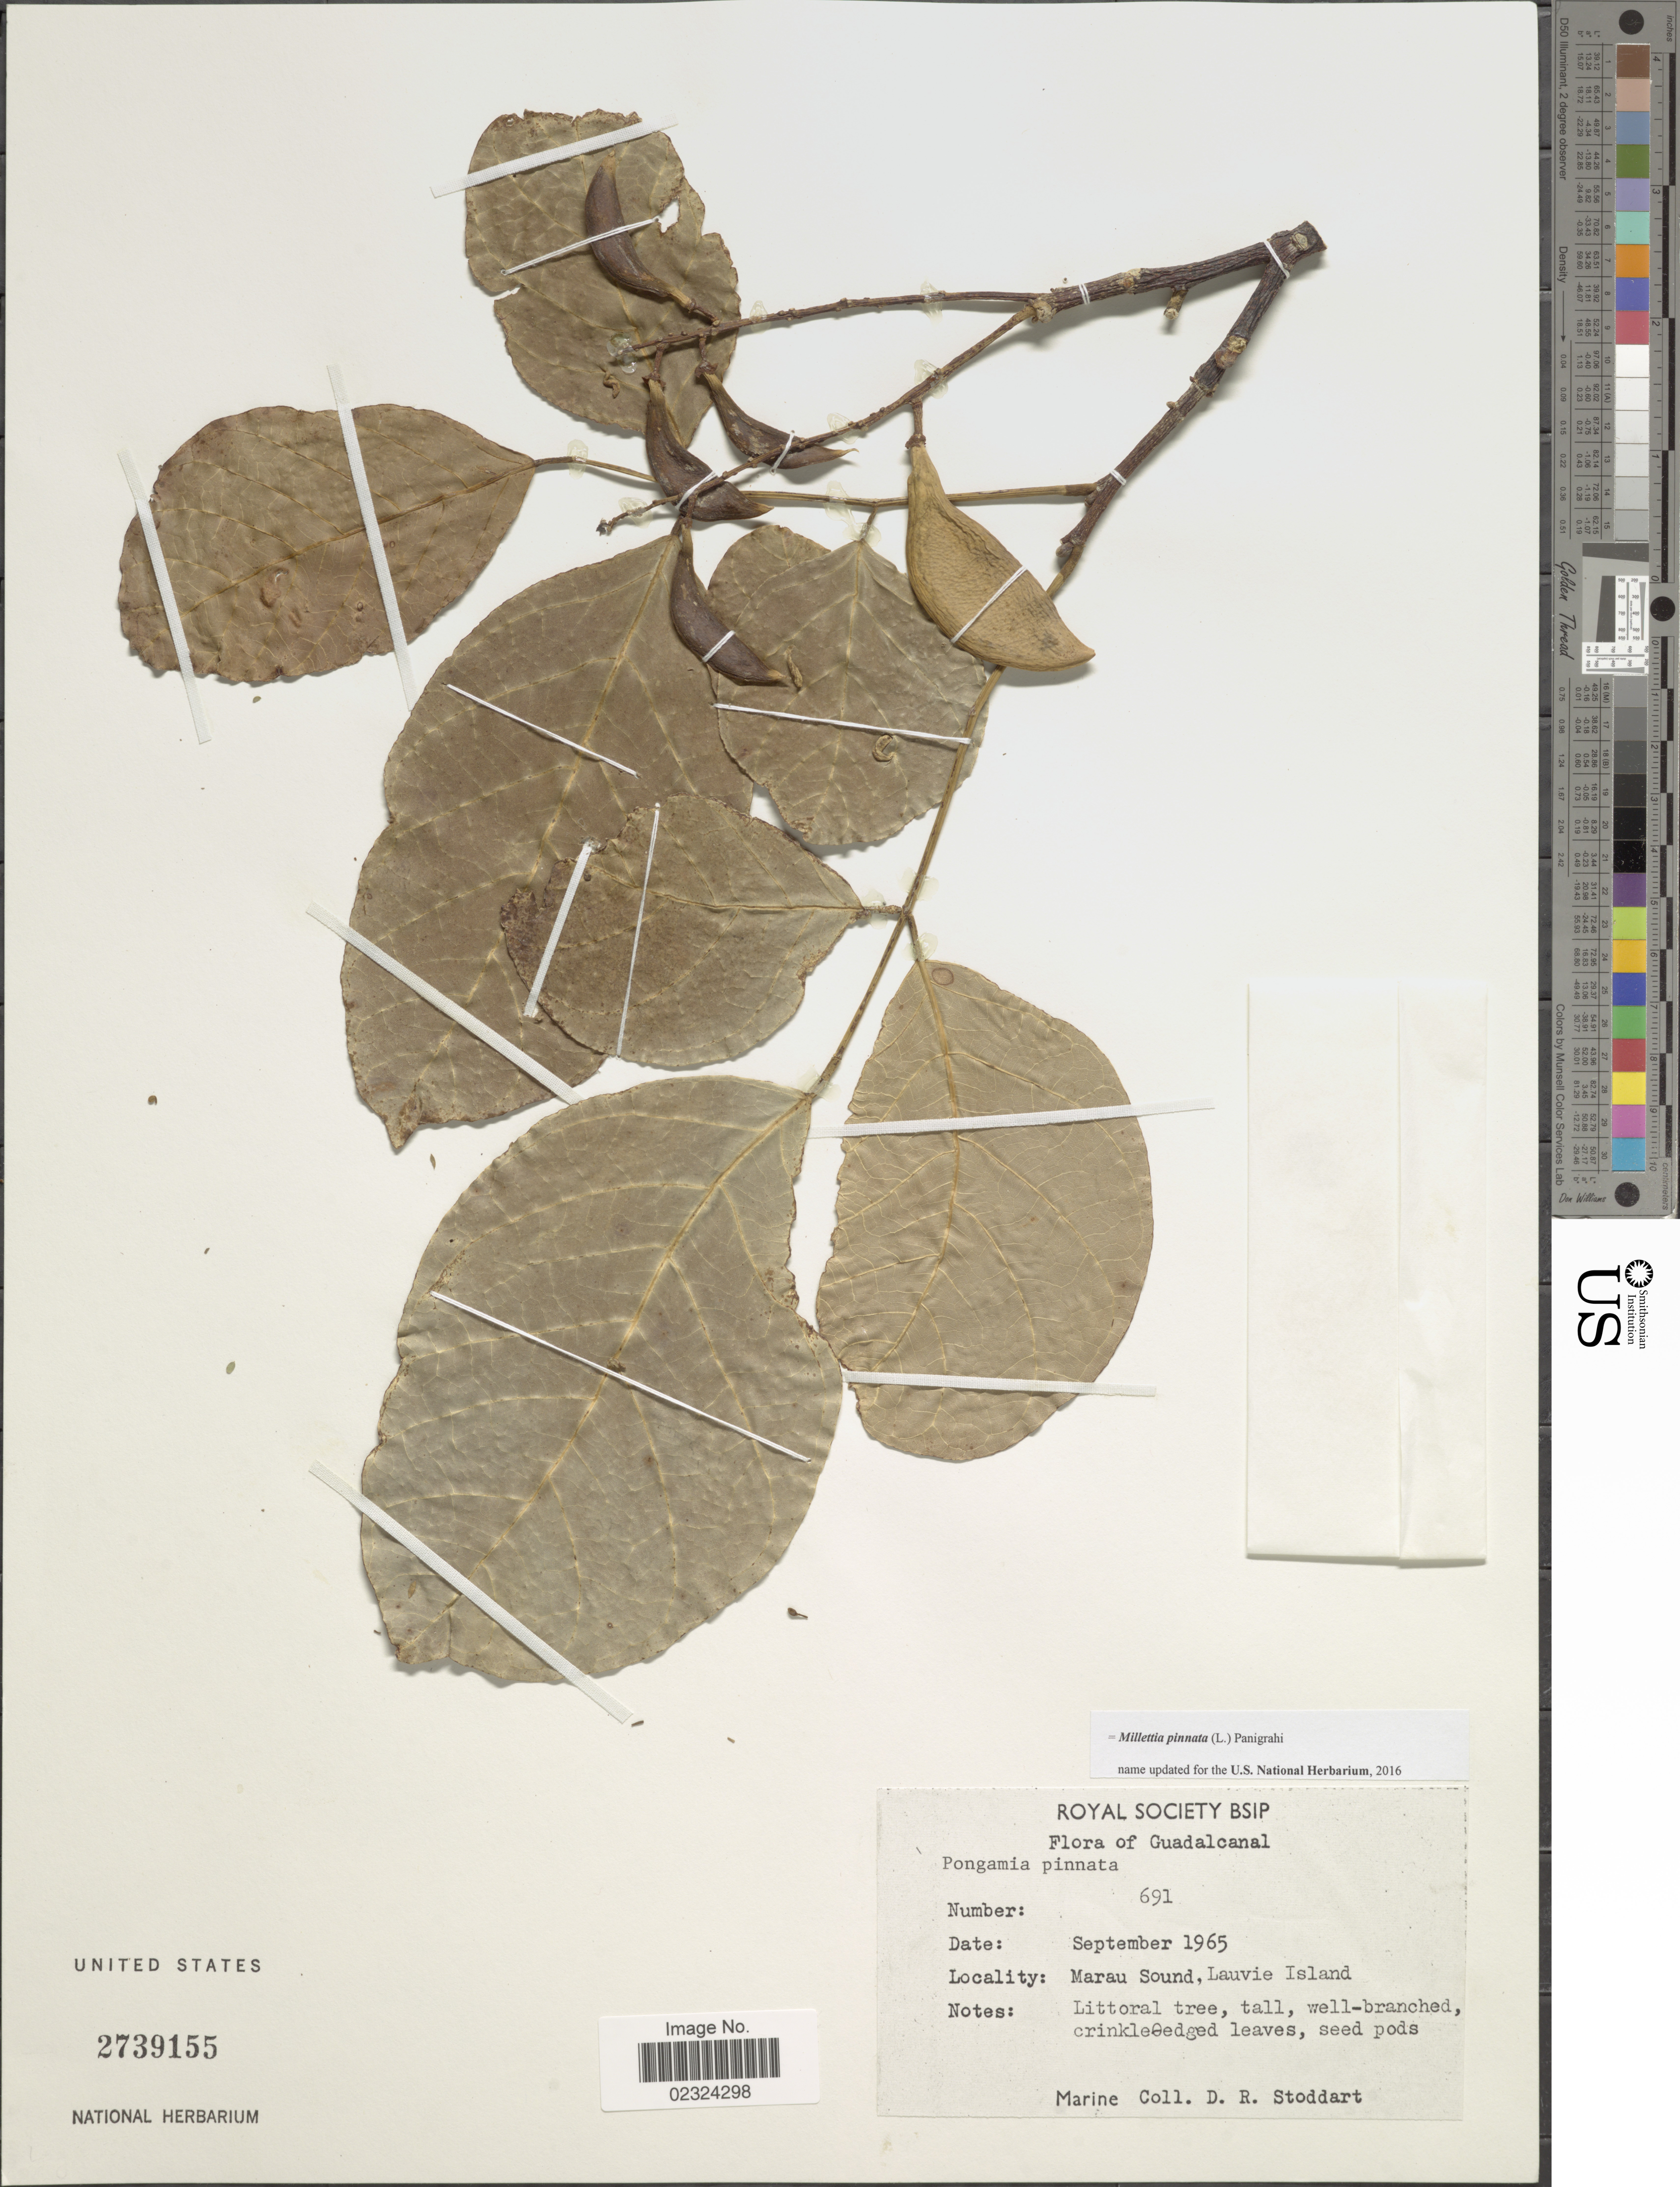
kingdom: Plantae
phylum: Tracheophyta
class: Magnoliopsida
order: Fabales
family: Fabaceae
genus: Millettia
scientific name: Millettia pinnata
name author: (L.) Panigrahi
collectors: D. R. Stoddart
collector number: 691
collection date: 1965-09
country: Solomon Islands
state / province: Solomon Islands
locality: Guadalcanal. Marau Sound, Lauvie Island.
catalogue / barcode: US 2739155